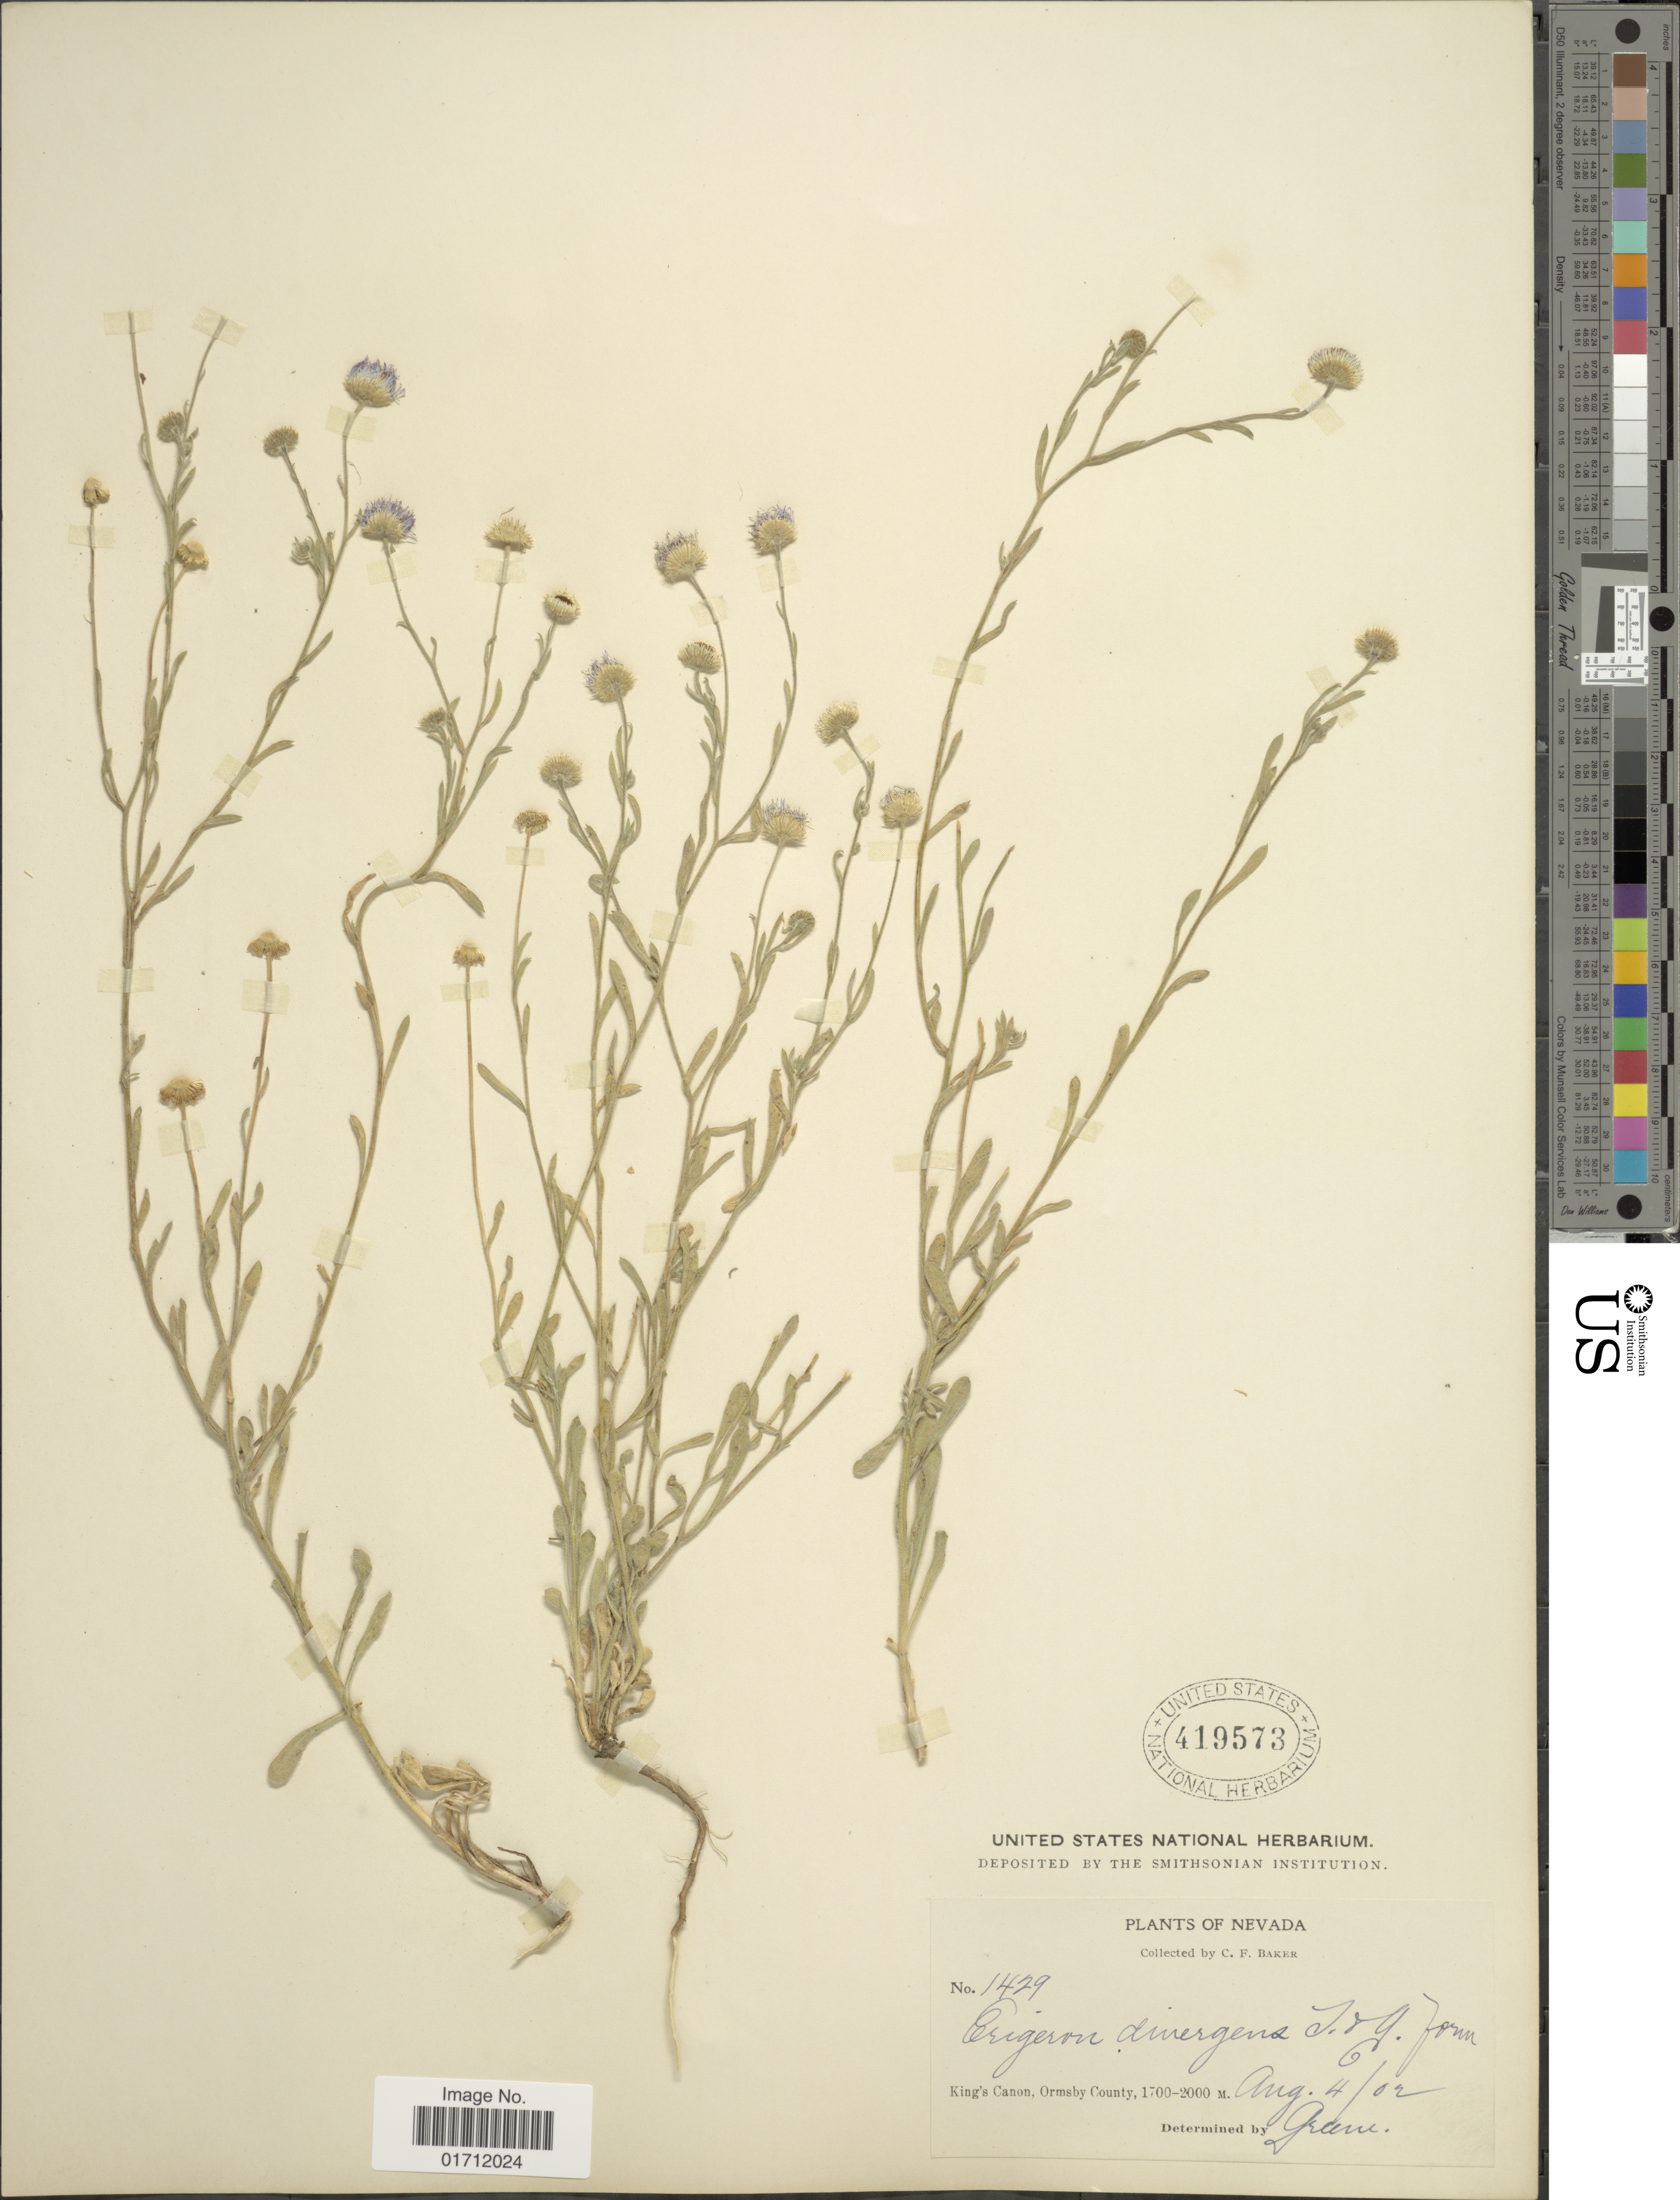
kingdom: Plantae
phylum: Tracheophyta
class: Magnoliopsida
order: Asterales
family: Asteraceae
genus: Erigeron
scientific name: Erigeron divergens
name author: Torr. & A. Gray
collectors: C. F. Baker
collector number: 1429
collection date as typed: Transcribed d/m/y: 4/8/2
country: United States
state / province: Nevada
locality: King's Canon, Ormsby County.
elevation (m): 1700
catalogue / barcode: US 419573